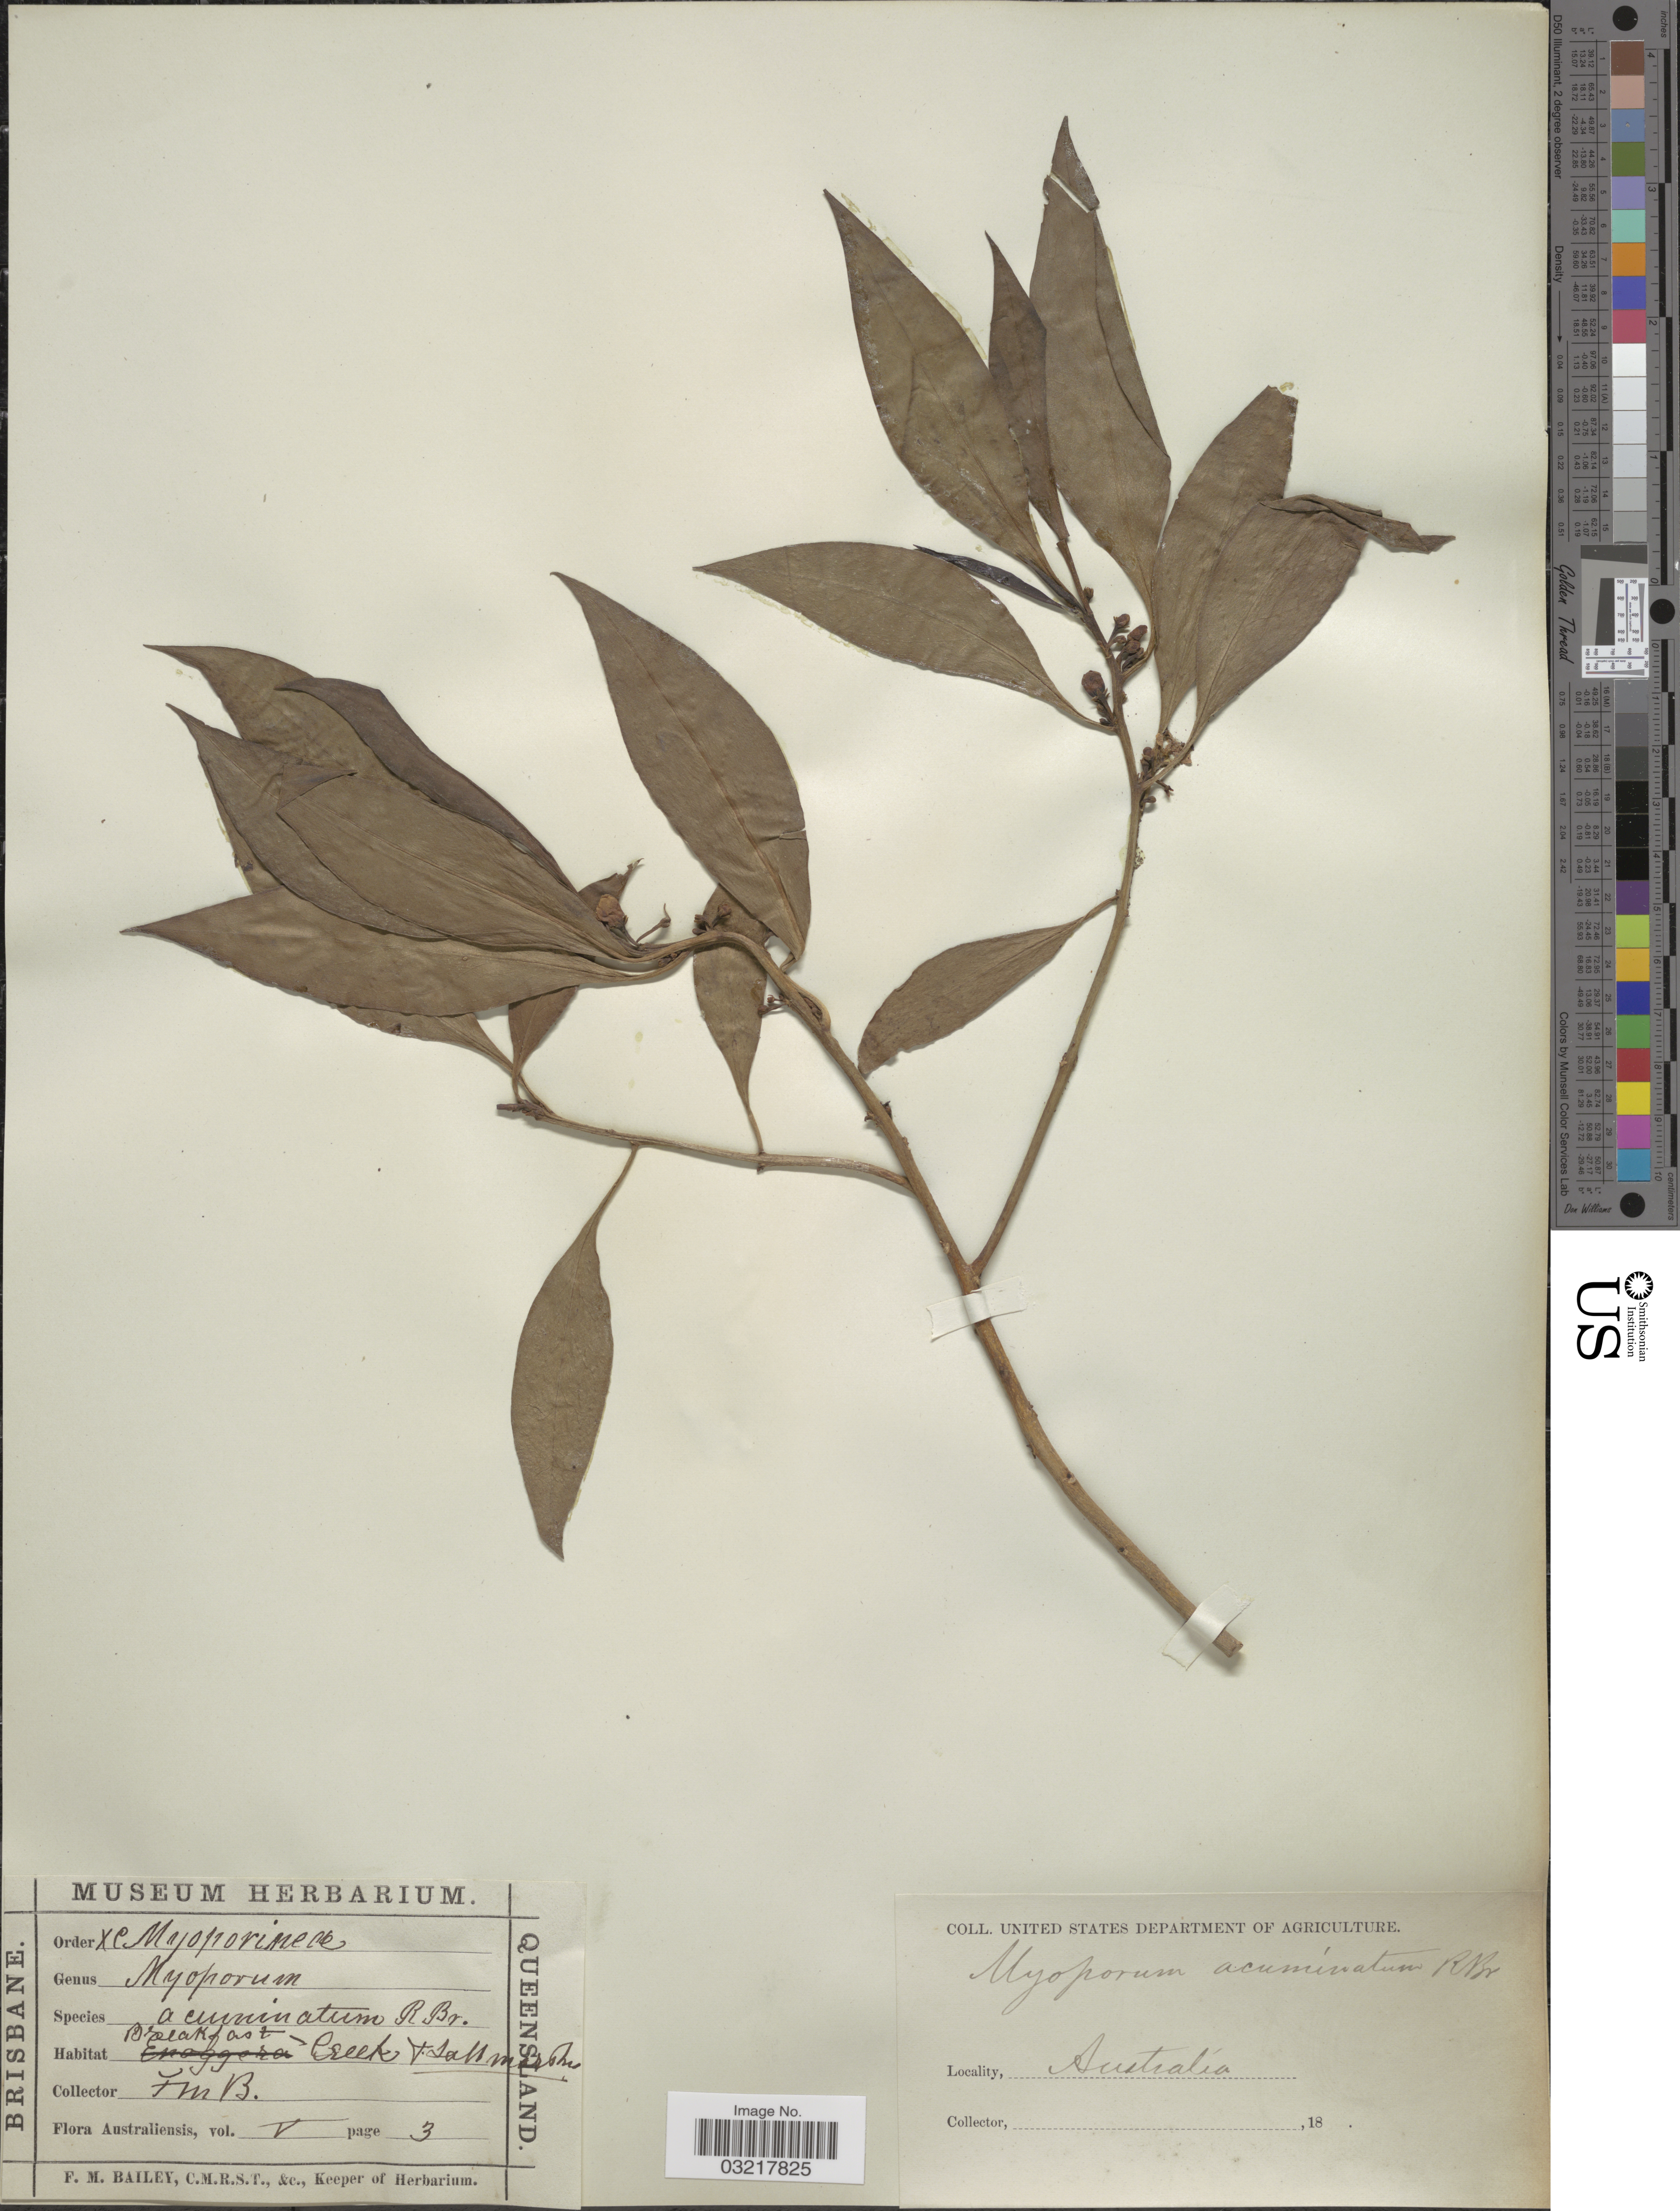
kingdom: Plantae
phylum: Tracheophyta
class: Magnoliopsida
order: Lamiales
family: Scrophulariaceae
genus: Myoporum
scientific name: Myoporum acuminatum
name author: R. Br.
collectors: F. M. Bailey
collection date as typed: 18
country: Australia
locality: Breakfast Creek & salt marshes.